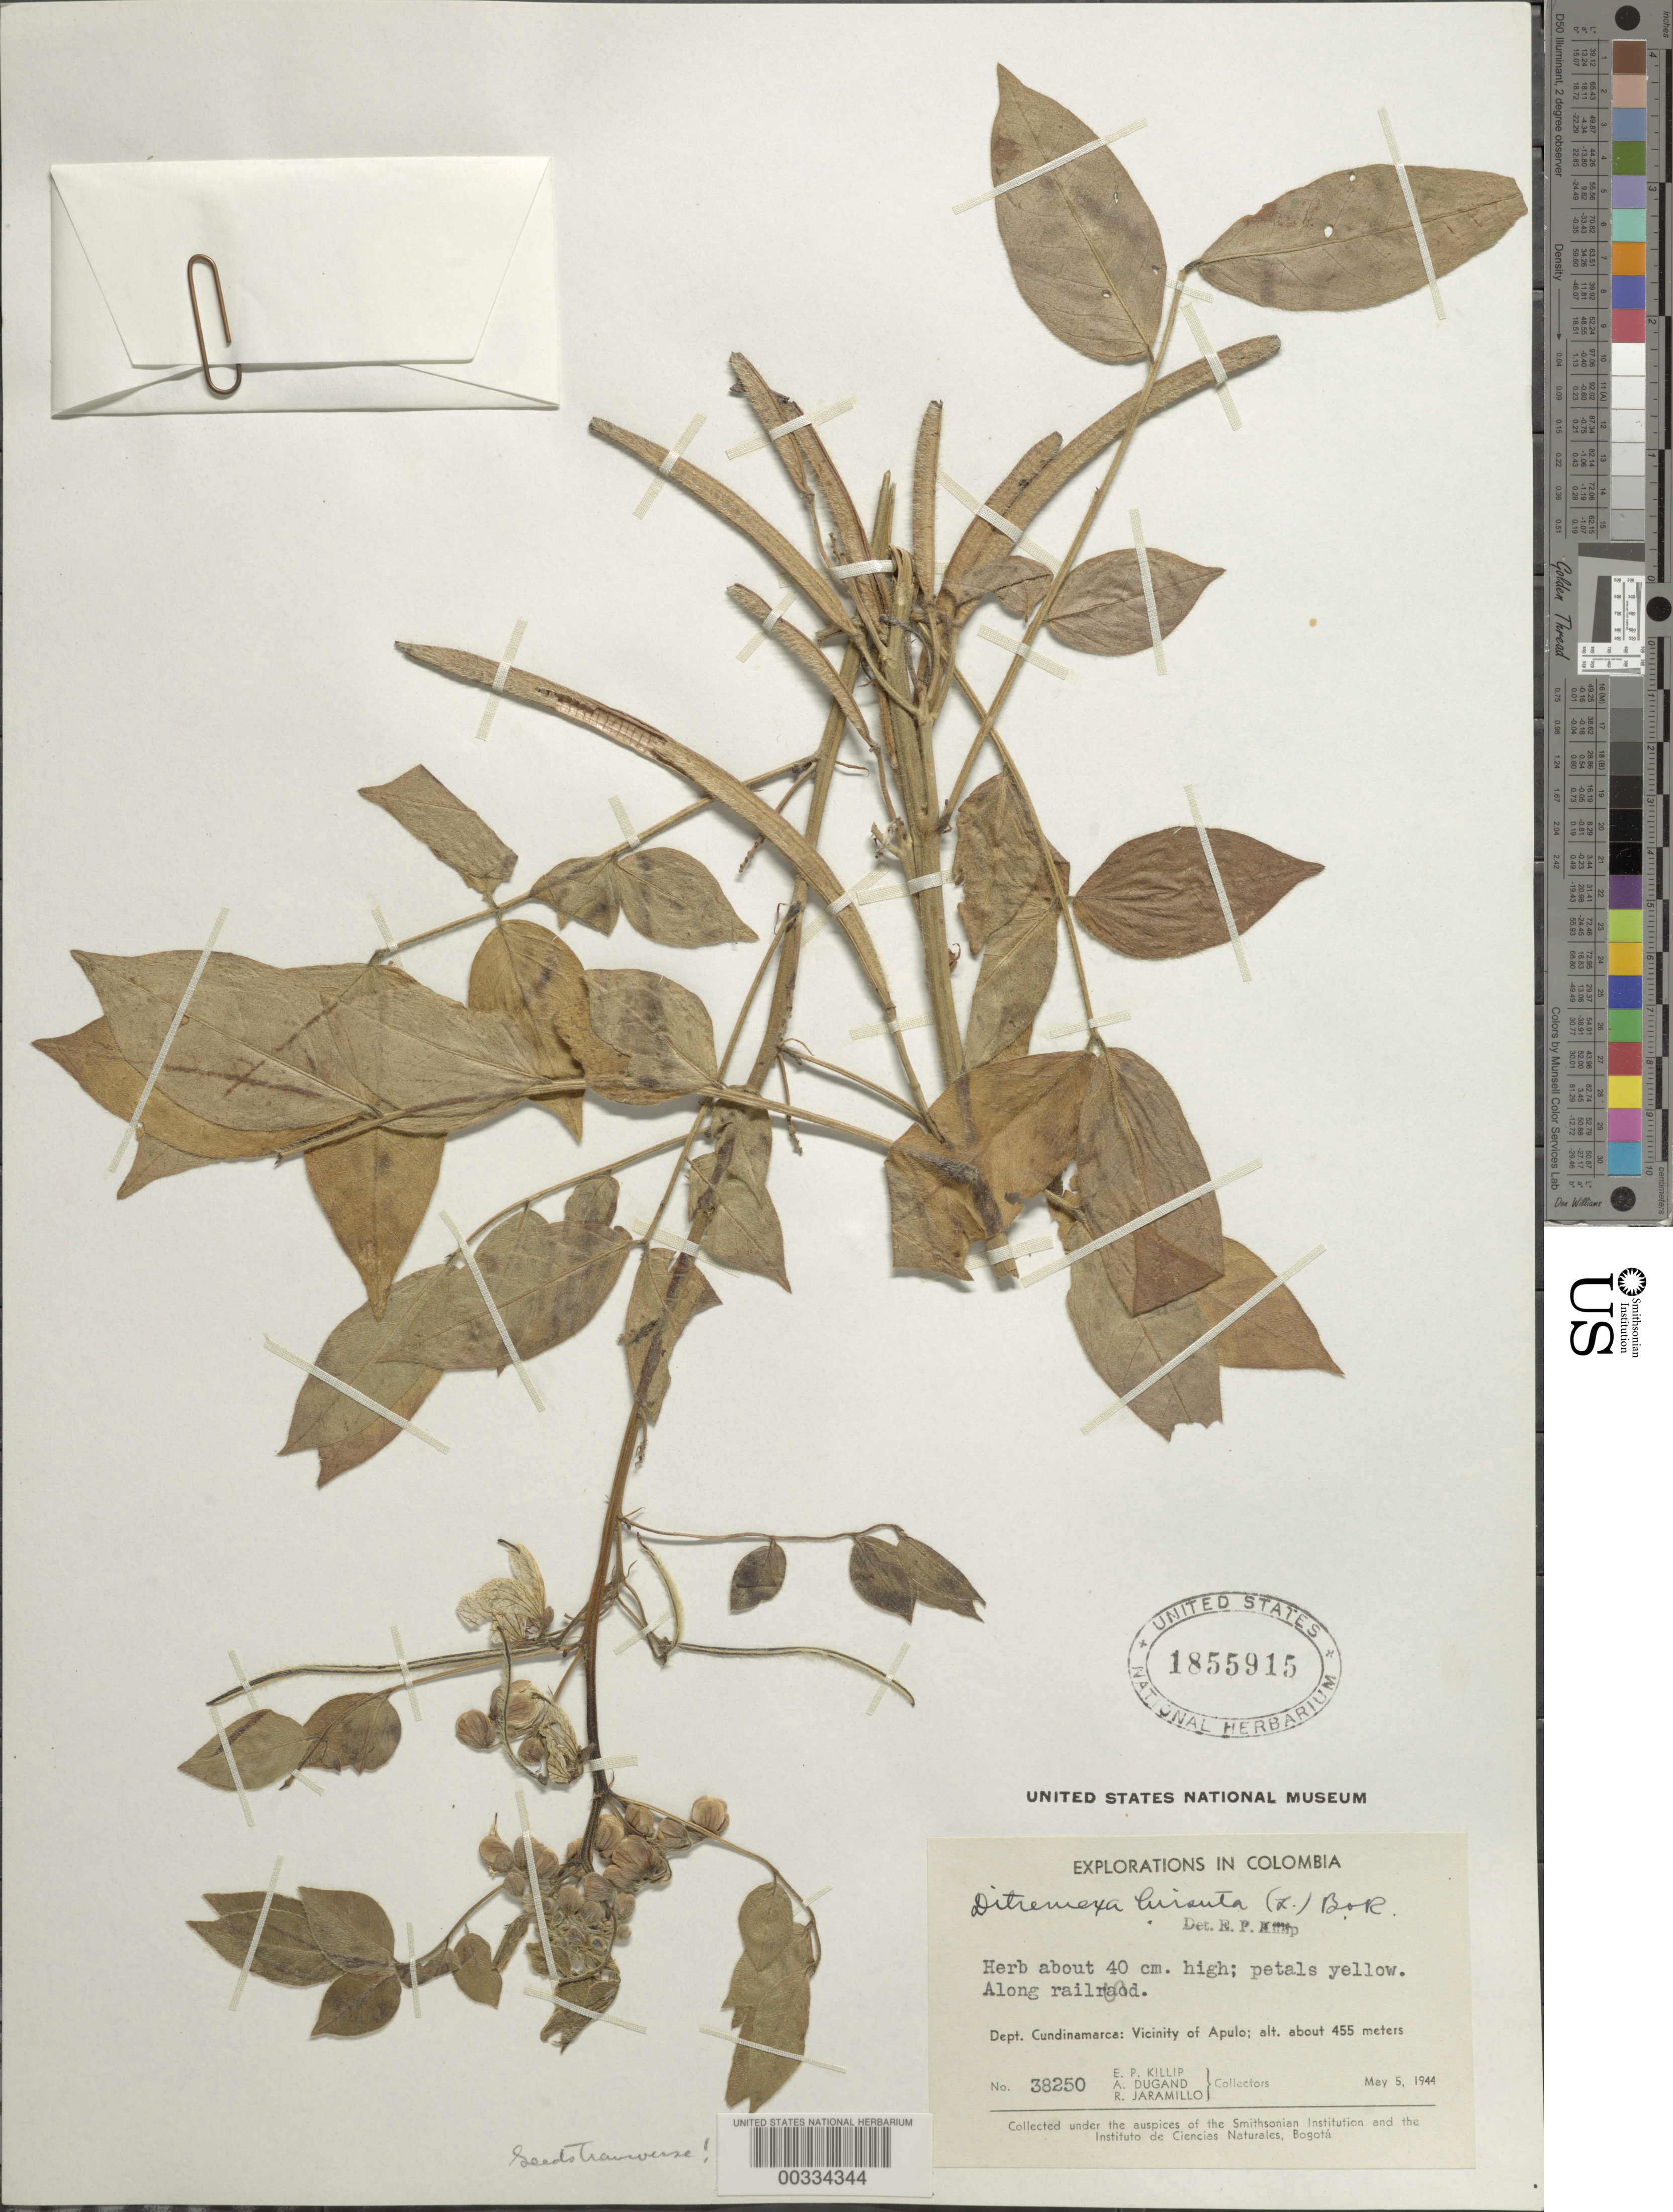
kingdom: Plantae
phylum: Tracheophyta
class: Magnoliopsida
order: Fabales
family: Fabaceae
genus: Senna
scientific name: Senna hirsuta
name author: (L.) H.S. Irwin & Barneby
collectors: E. P. Killip, A. Dugand G. & R. Jaramillo M.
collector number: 38250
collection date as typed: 05 May 1944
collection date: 1944-05-05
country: Colombia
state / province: Cundinamarca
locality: Along railroad; vicinity of Apulo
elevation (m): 455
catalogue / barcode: US 1855915